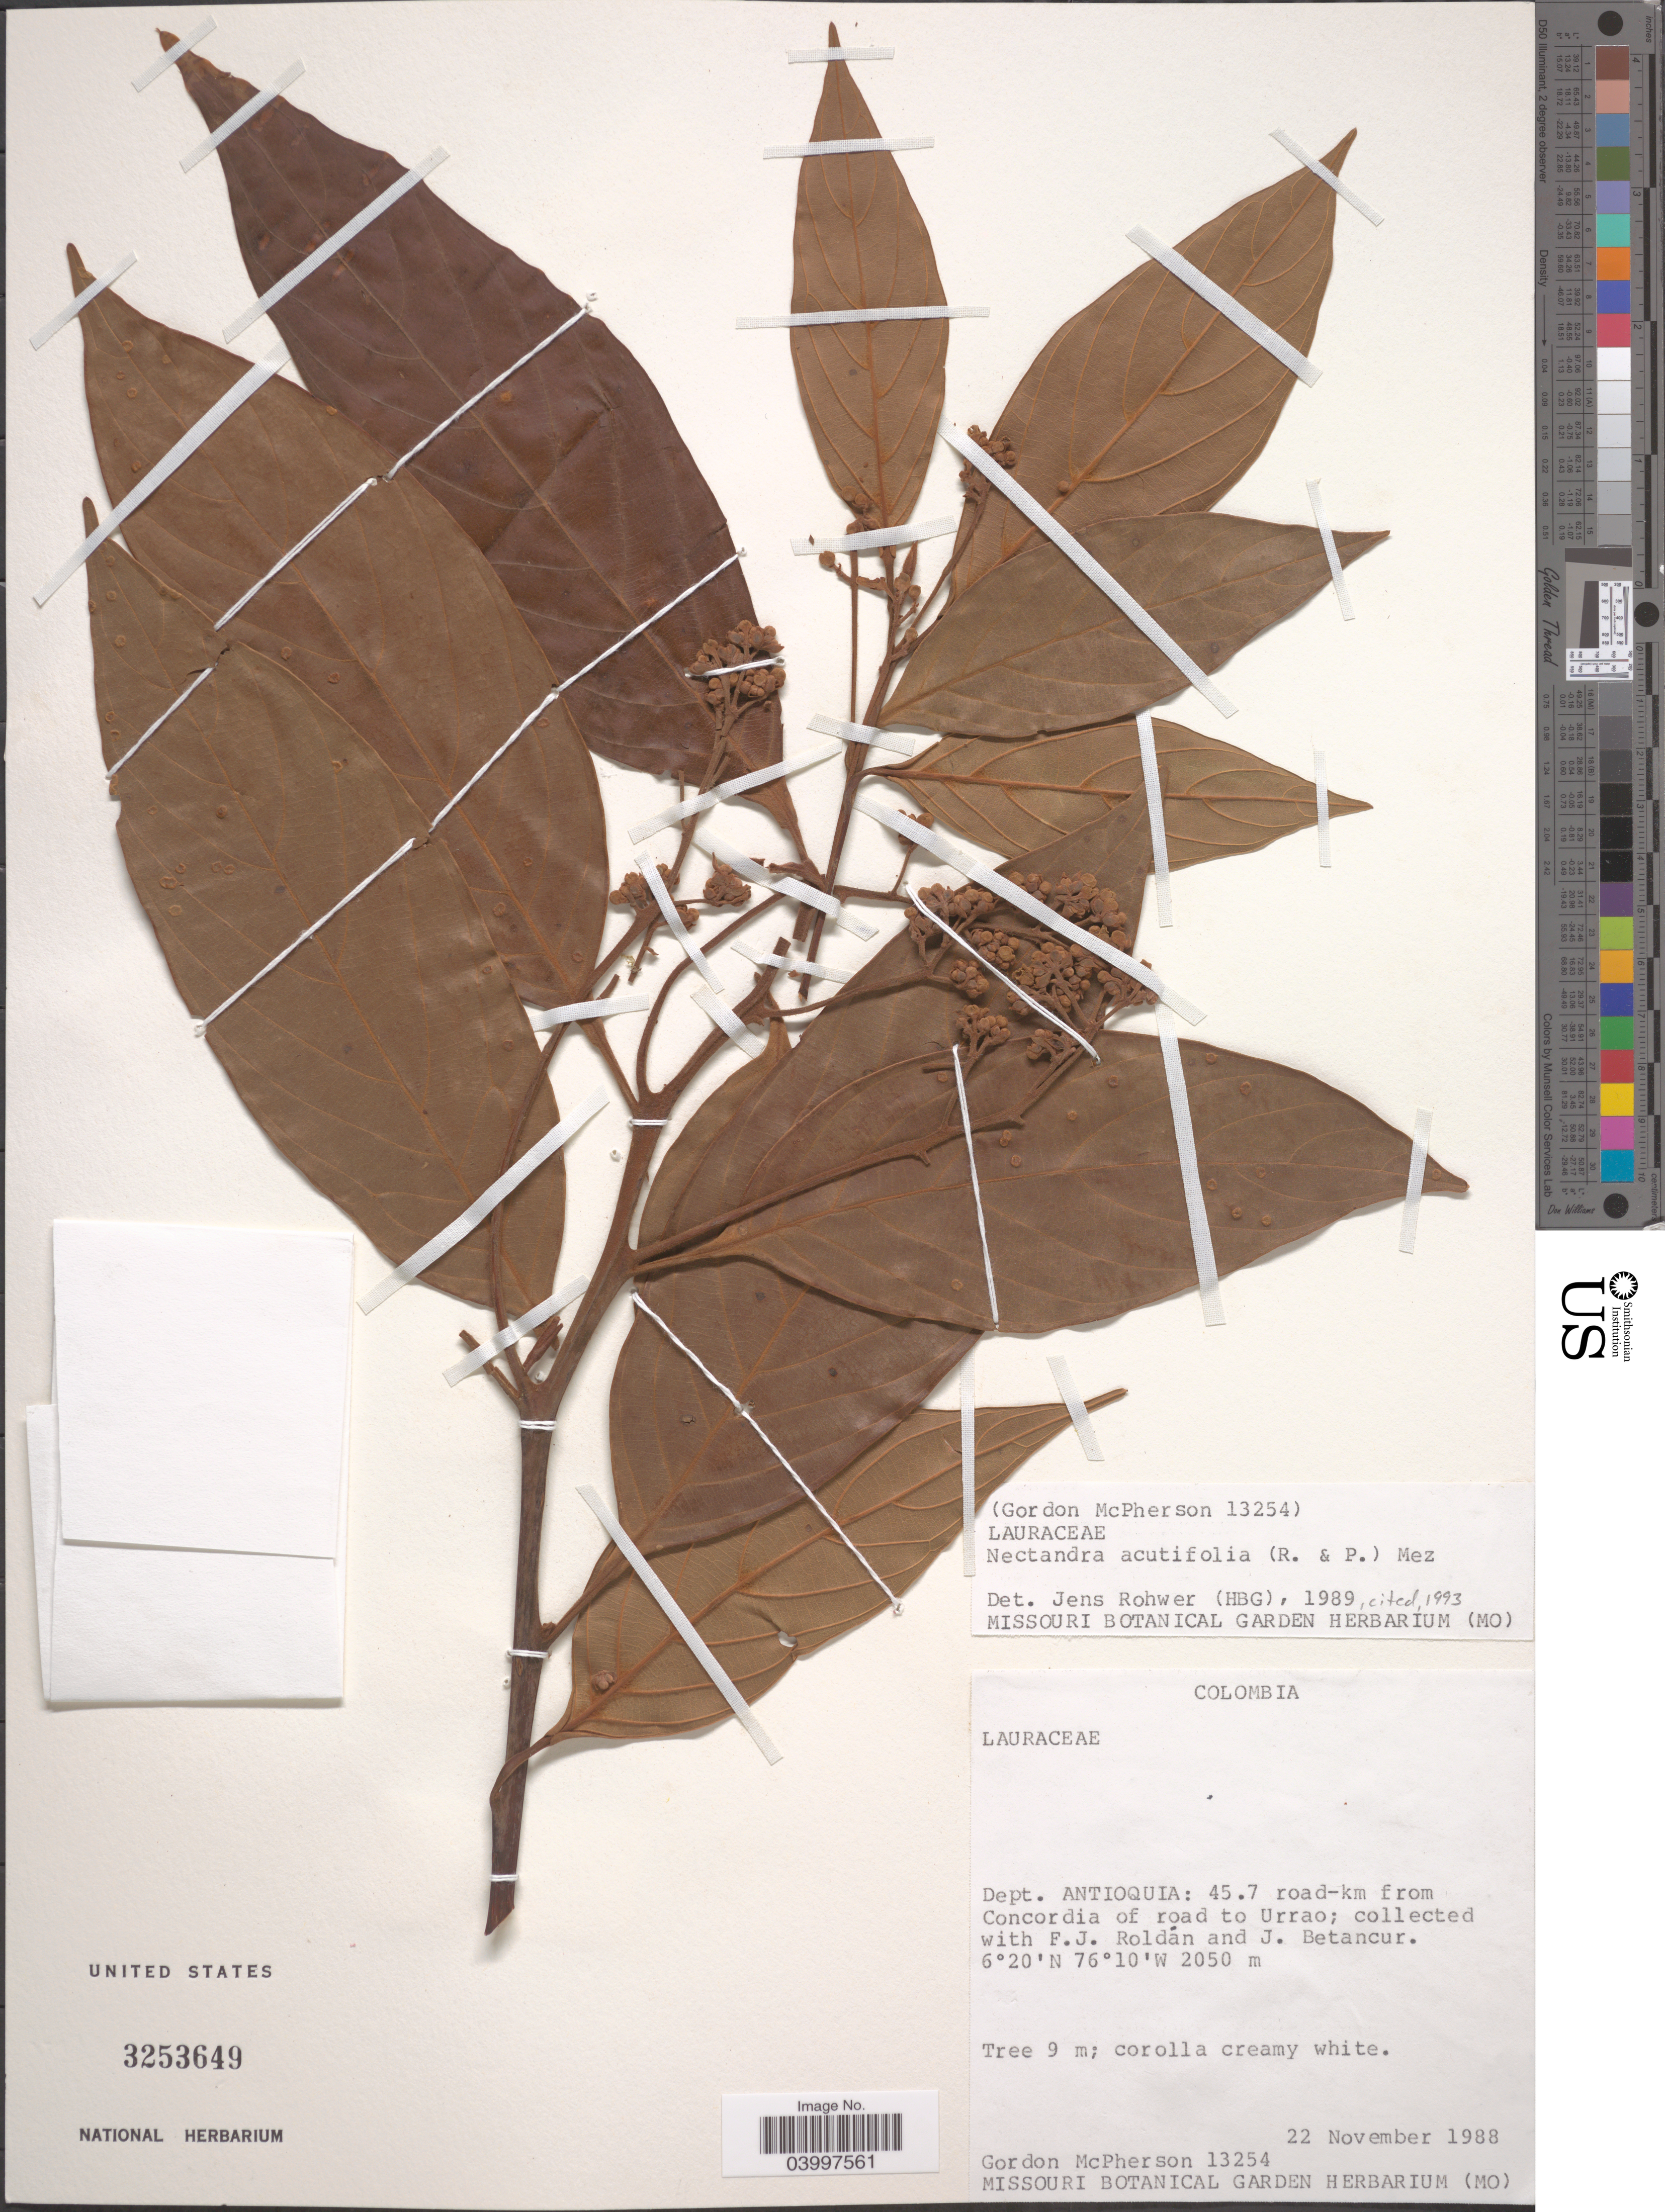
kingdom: Plantae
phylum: Tracheophyta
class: Magnoliopsida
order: Laurales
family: Lauraceae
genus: Nectandra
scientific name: Nectandra acutifolia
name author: (Ruiz & Pav.) Mez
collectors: G. McPherson, F. J. Roldán & J. Betancur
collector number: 13254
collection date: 1988-11-22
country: Colombia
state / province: Antioquia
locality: Dept. Antioquia: 45.7 road-km from Concordia of road to Urrao.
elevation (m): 2050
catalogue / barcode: US 3253649